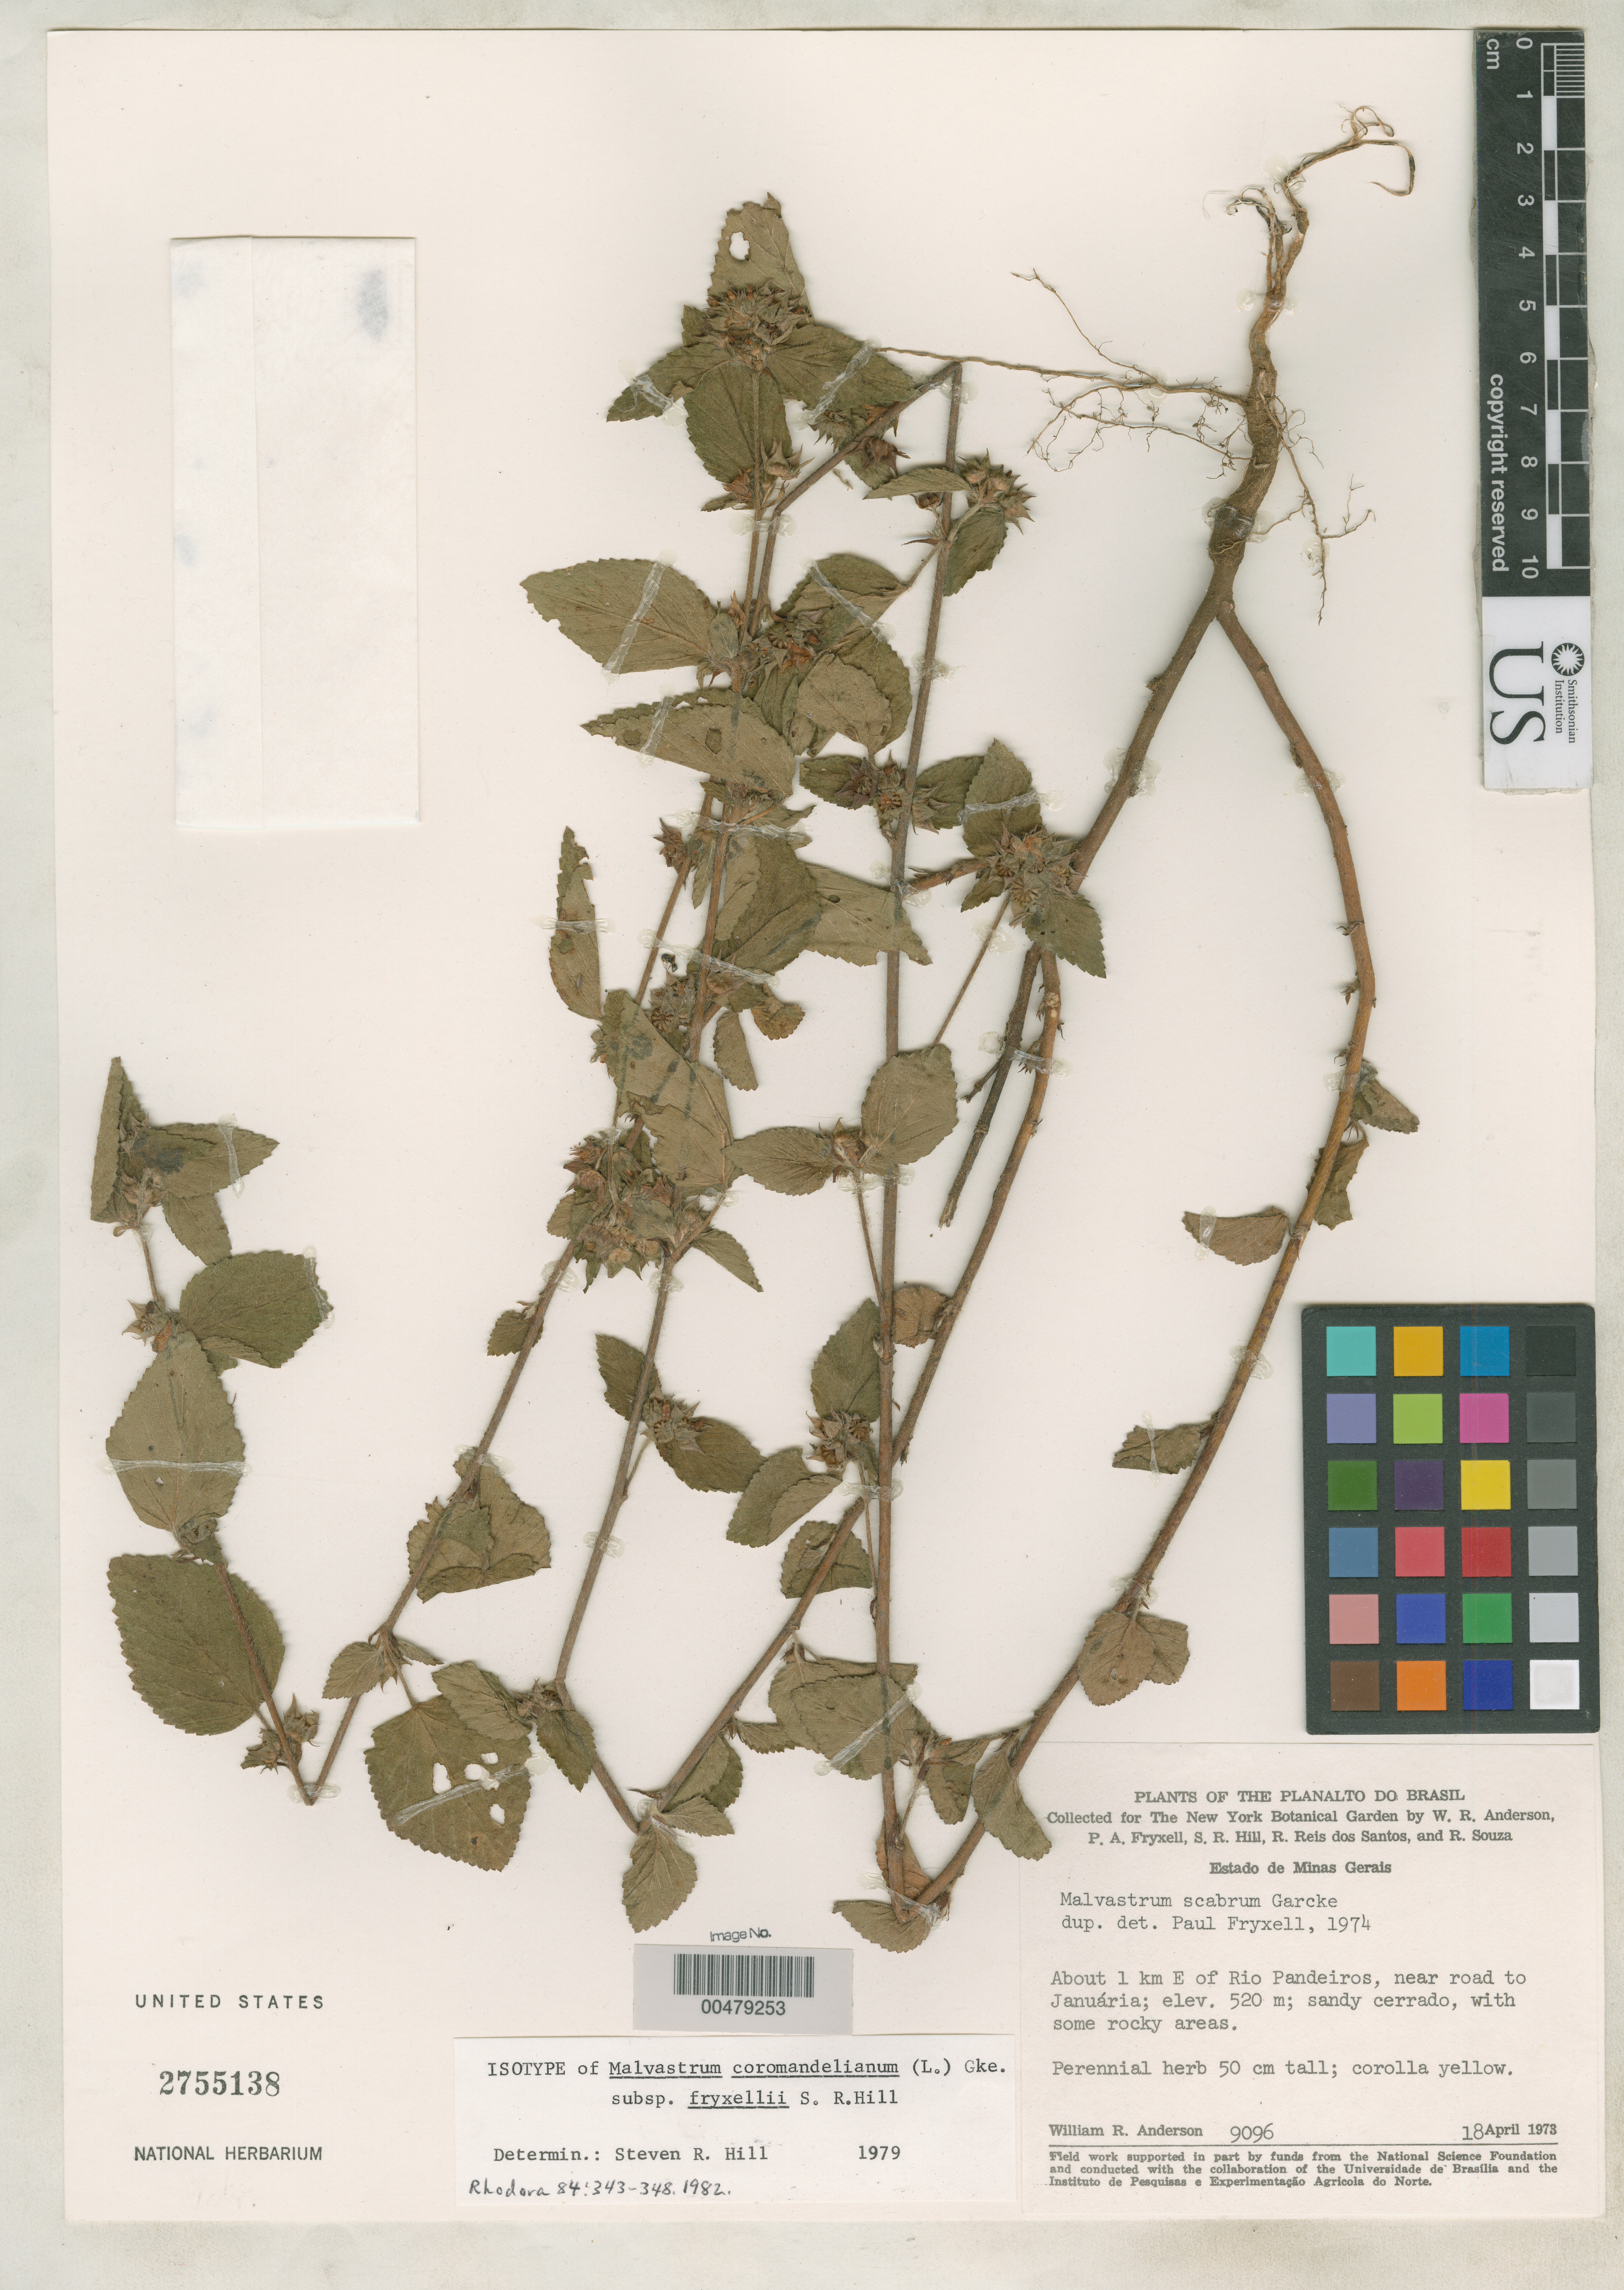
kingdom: Plantae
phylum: Tracheophyta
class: Magnoliopsida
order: Malvales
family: Malvaceae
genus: Malvastrum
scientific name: Malvastrum coromandelianum subsp. fryxellii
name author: S.R. Hill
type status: Isotype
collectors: W. R. Anderson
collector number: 9096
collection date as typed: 18 Apr 1973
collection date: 1973-04-18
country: Brazil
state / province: Minas Gerais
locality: Ca. 1 km E of Rio Pandeiros, near road to Januaria.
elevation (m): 520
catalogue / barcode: US 2755138